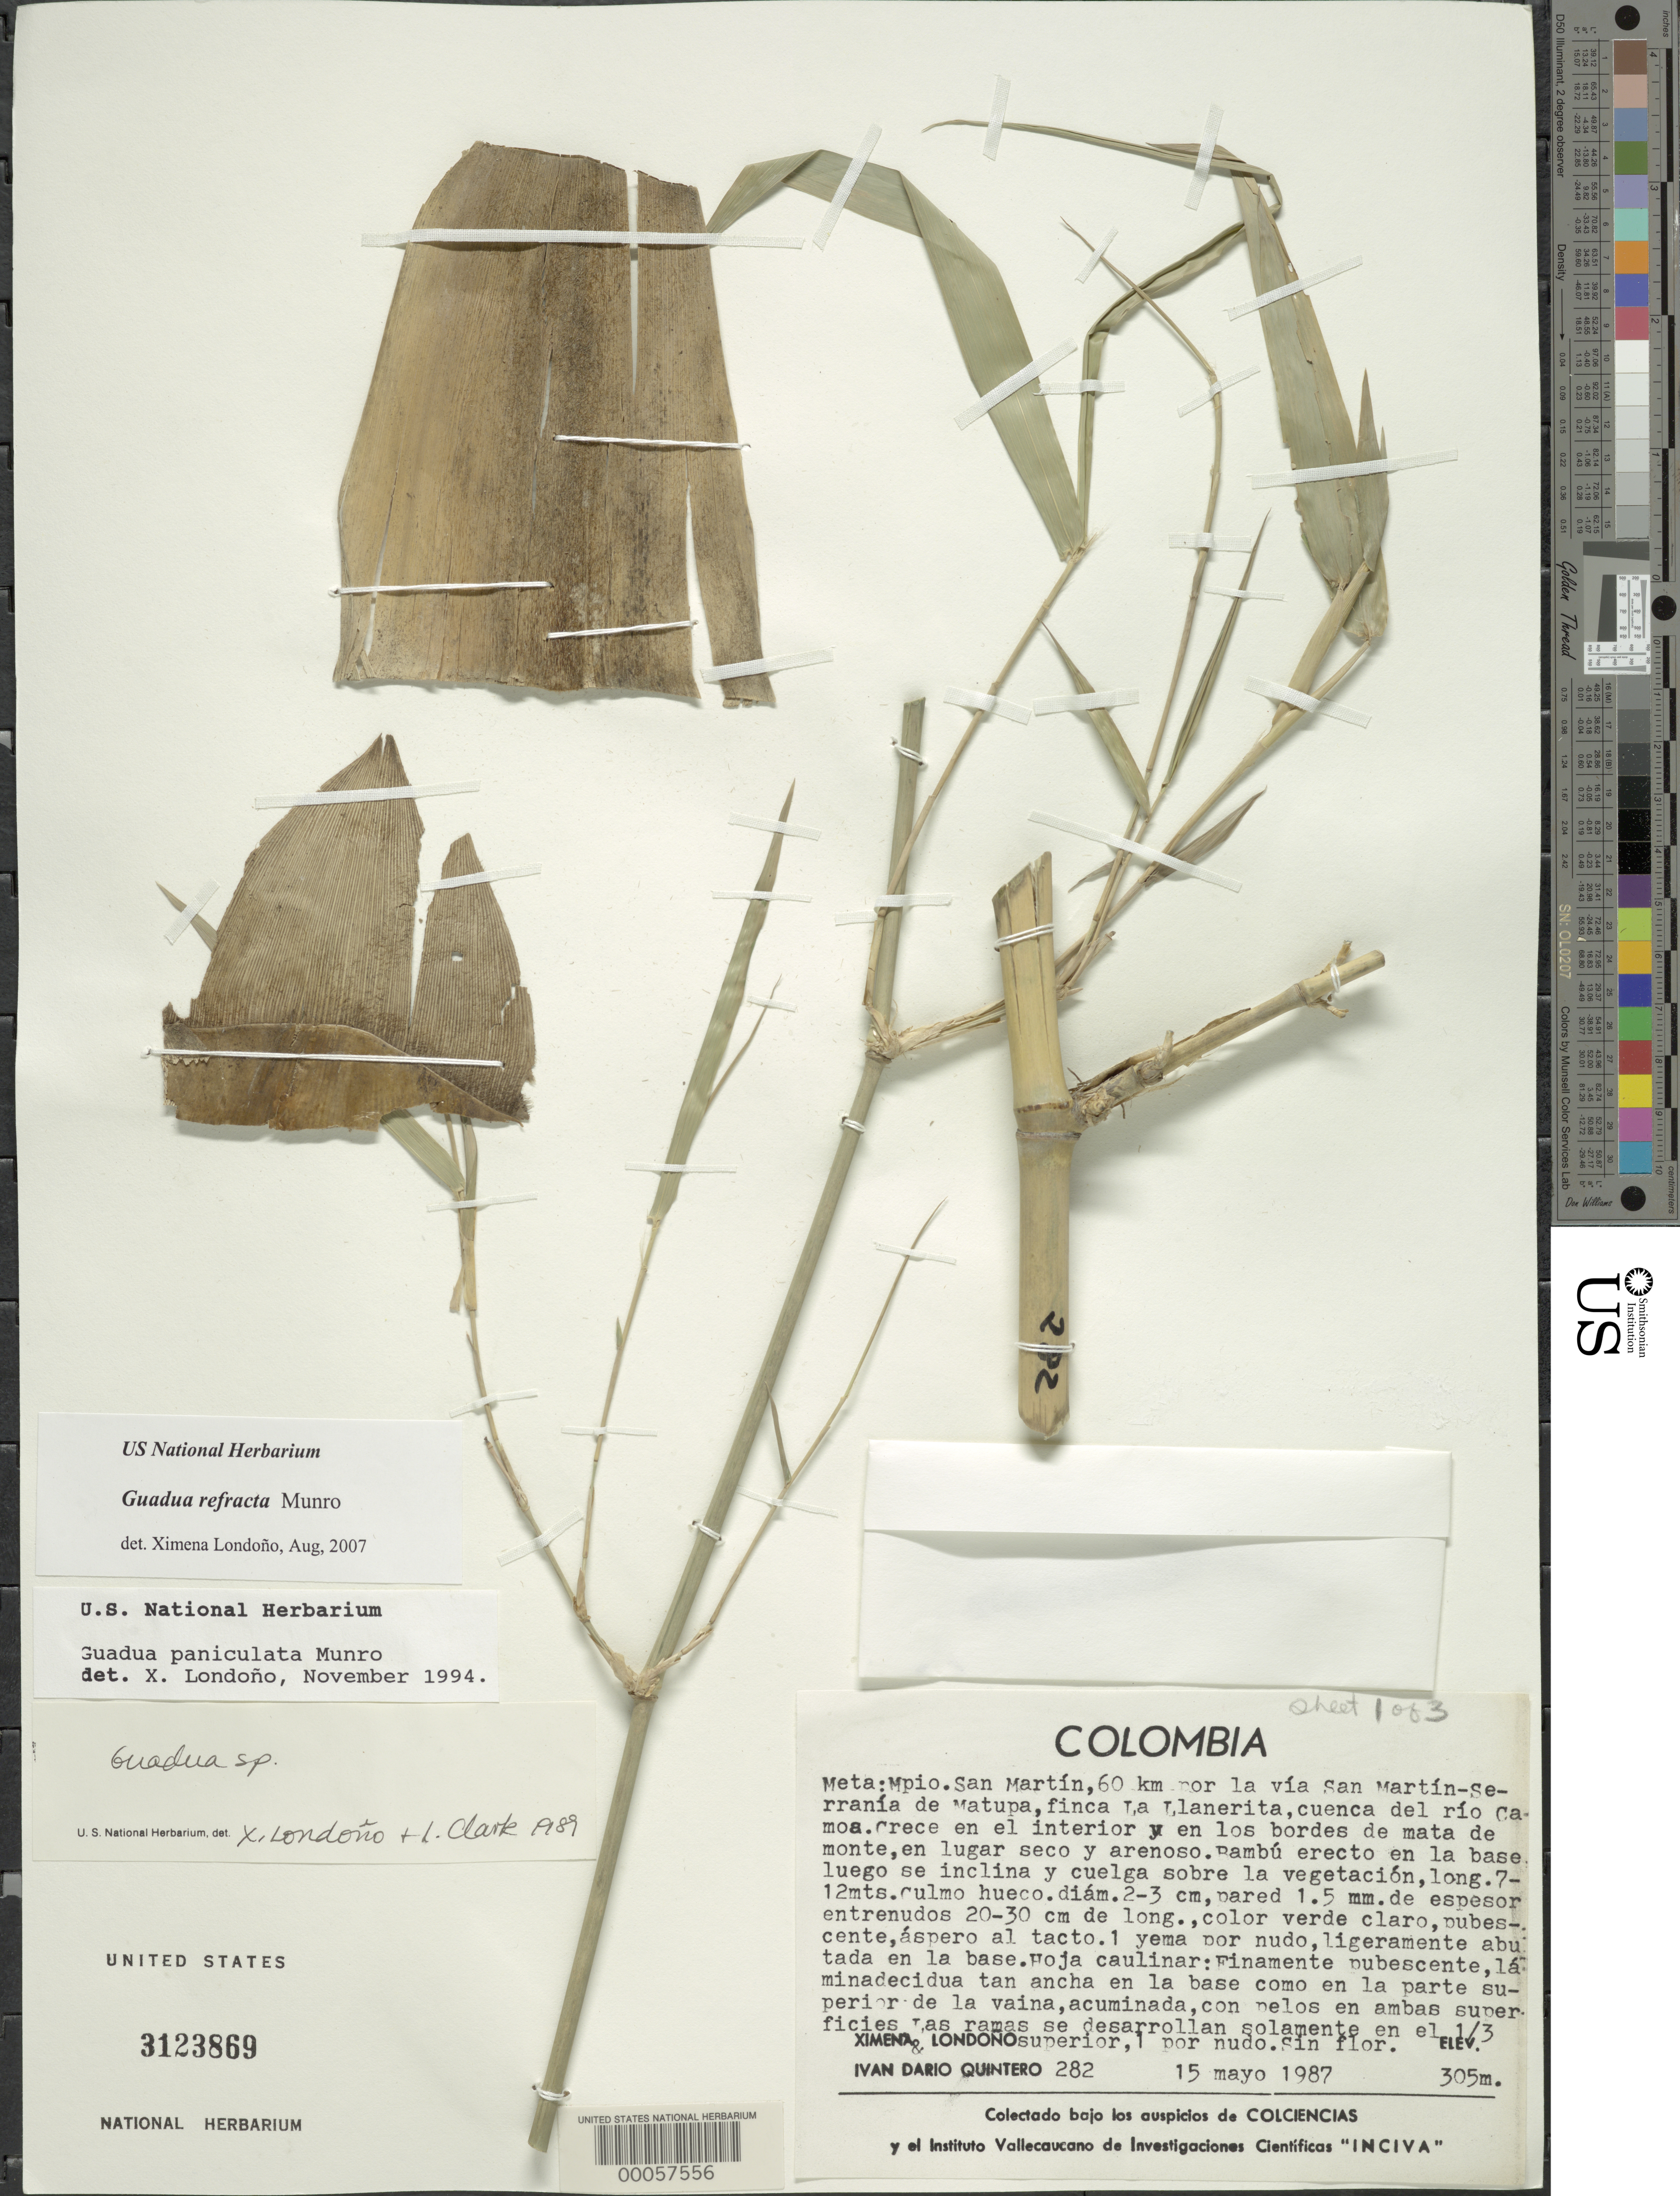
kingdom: Plantae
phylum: Tracheophyta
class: Liliopsida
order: Poales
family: Poaceae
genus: Guadua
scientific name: Guadua refracta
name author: Munro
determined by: Londoño, X., (TULV), Jardin Botanico "Juan Maria Cespedes"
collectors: X. Londoño & I. Quintero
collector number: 282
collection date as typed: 15 May 1987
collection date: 1987-05-15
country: Colombia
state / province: Meta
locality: San Martin, 60 km down the San Martin-Serrania de Matupa road, la llanerita, the Camos River Valley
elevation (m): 305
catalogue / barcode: US 3123869